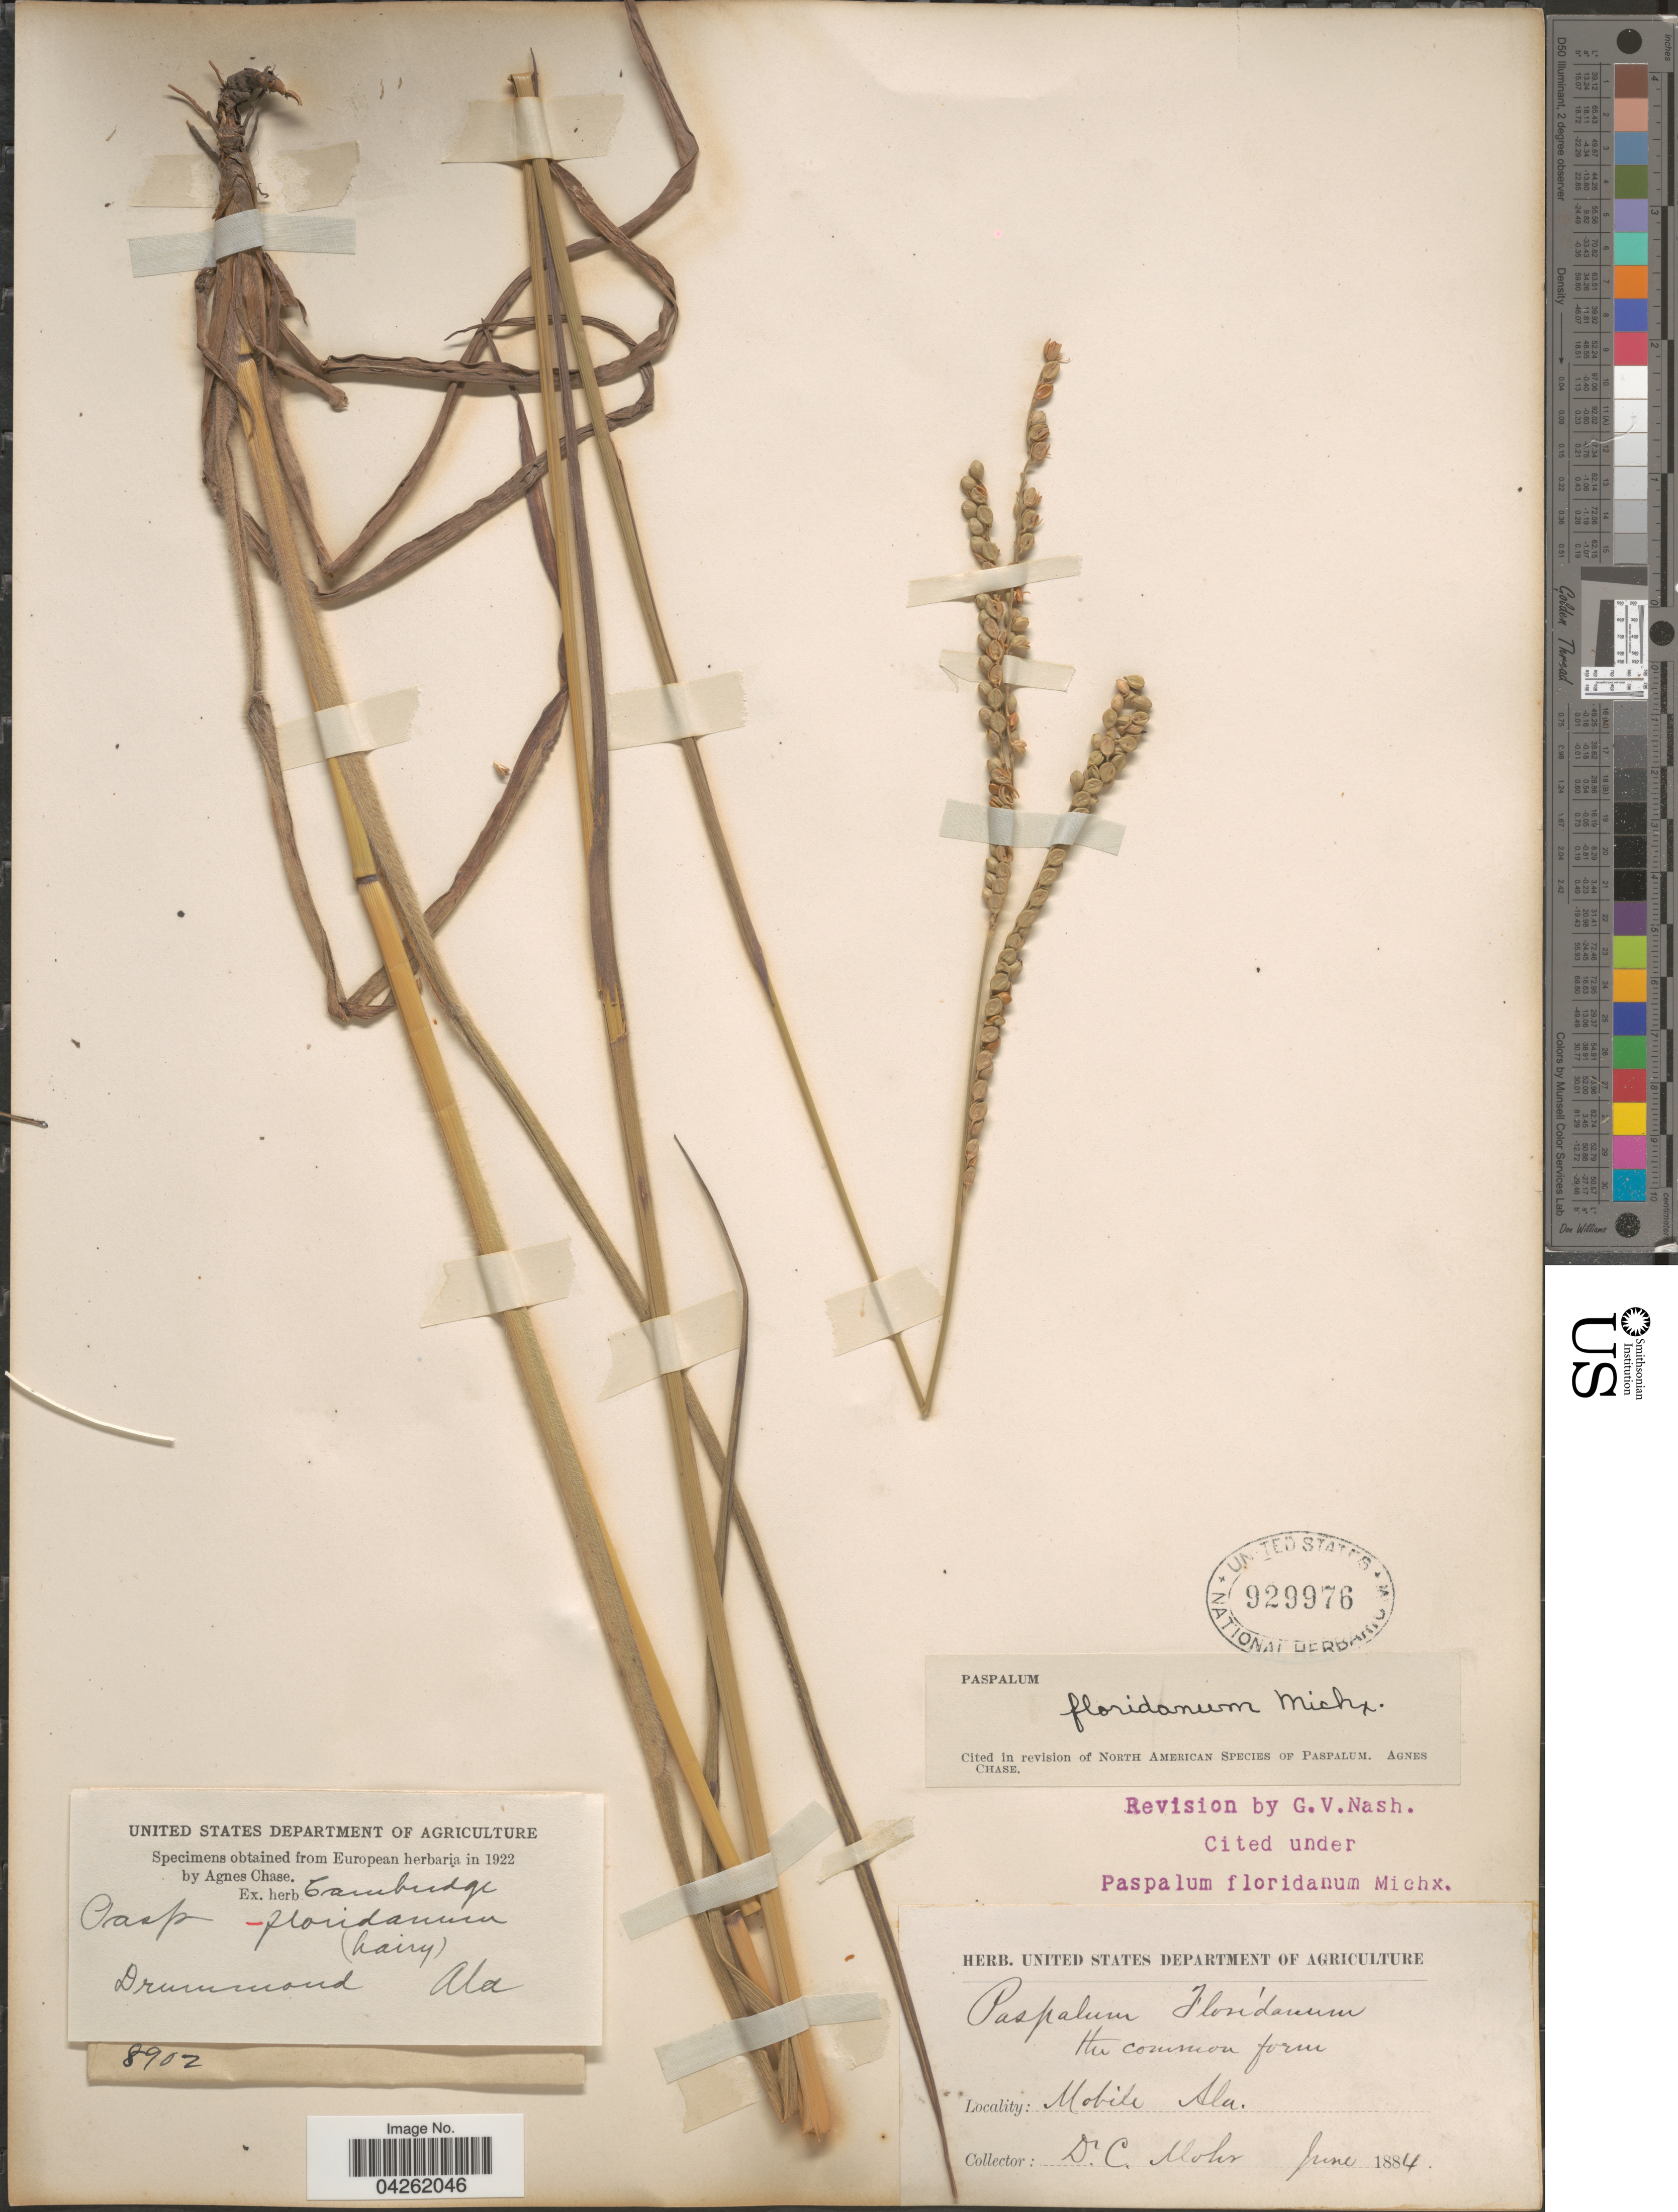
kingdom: Plantae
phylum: Tracheophyta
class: Liliopsida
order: Poales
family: Poaceae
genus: Paspalum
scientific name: Paspalum floridanum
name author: Michx.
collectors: -. Drummond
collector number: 8902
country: United States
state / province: Alabama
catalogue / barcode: US 929976